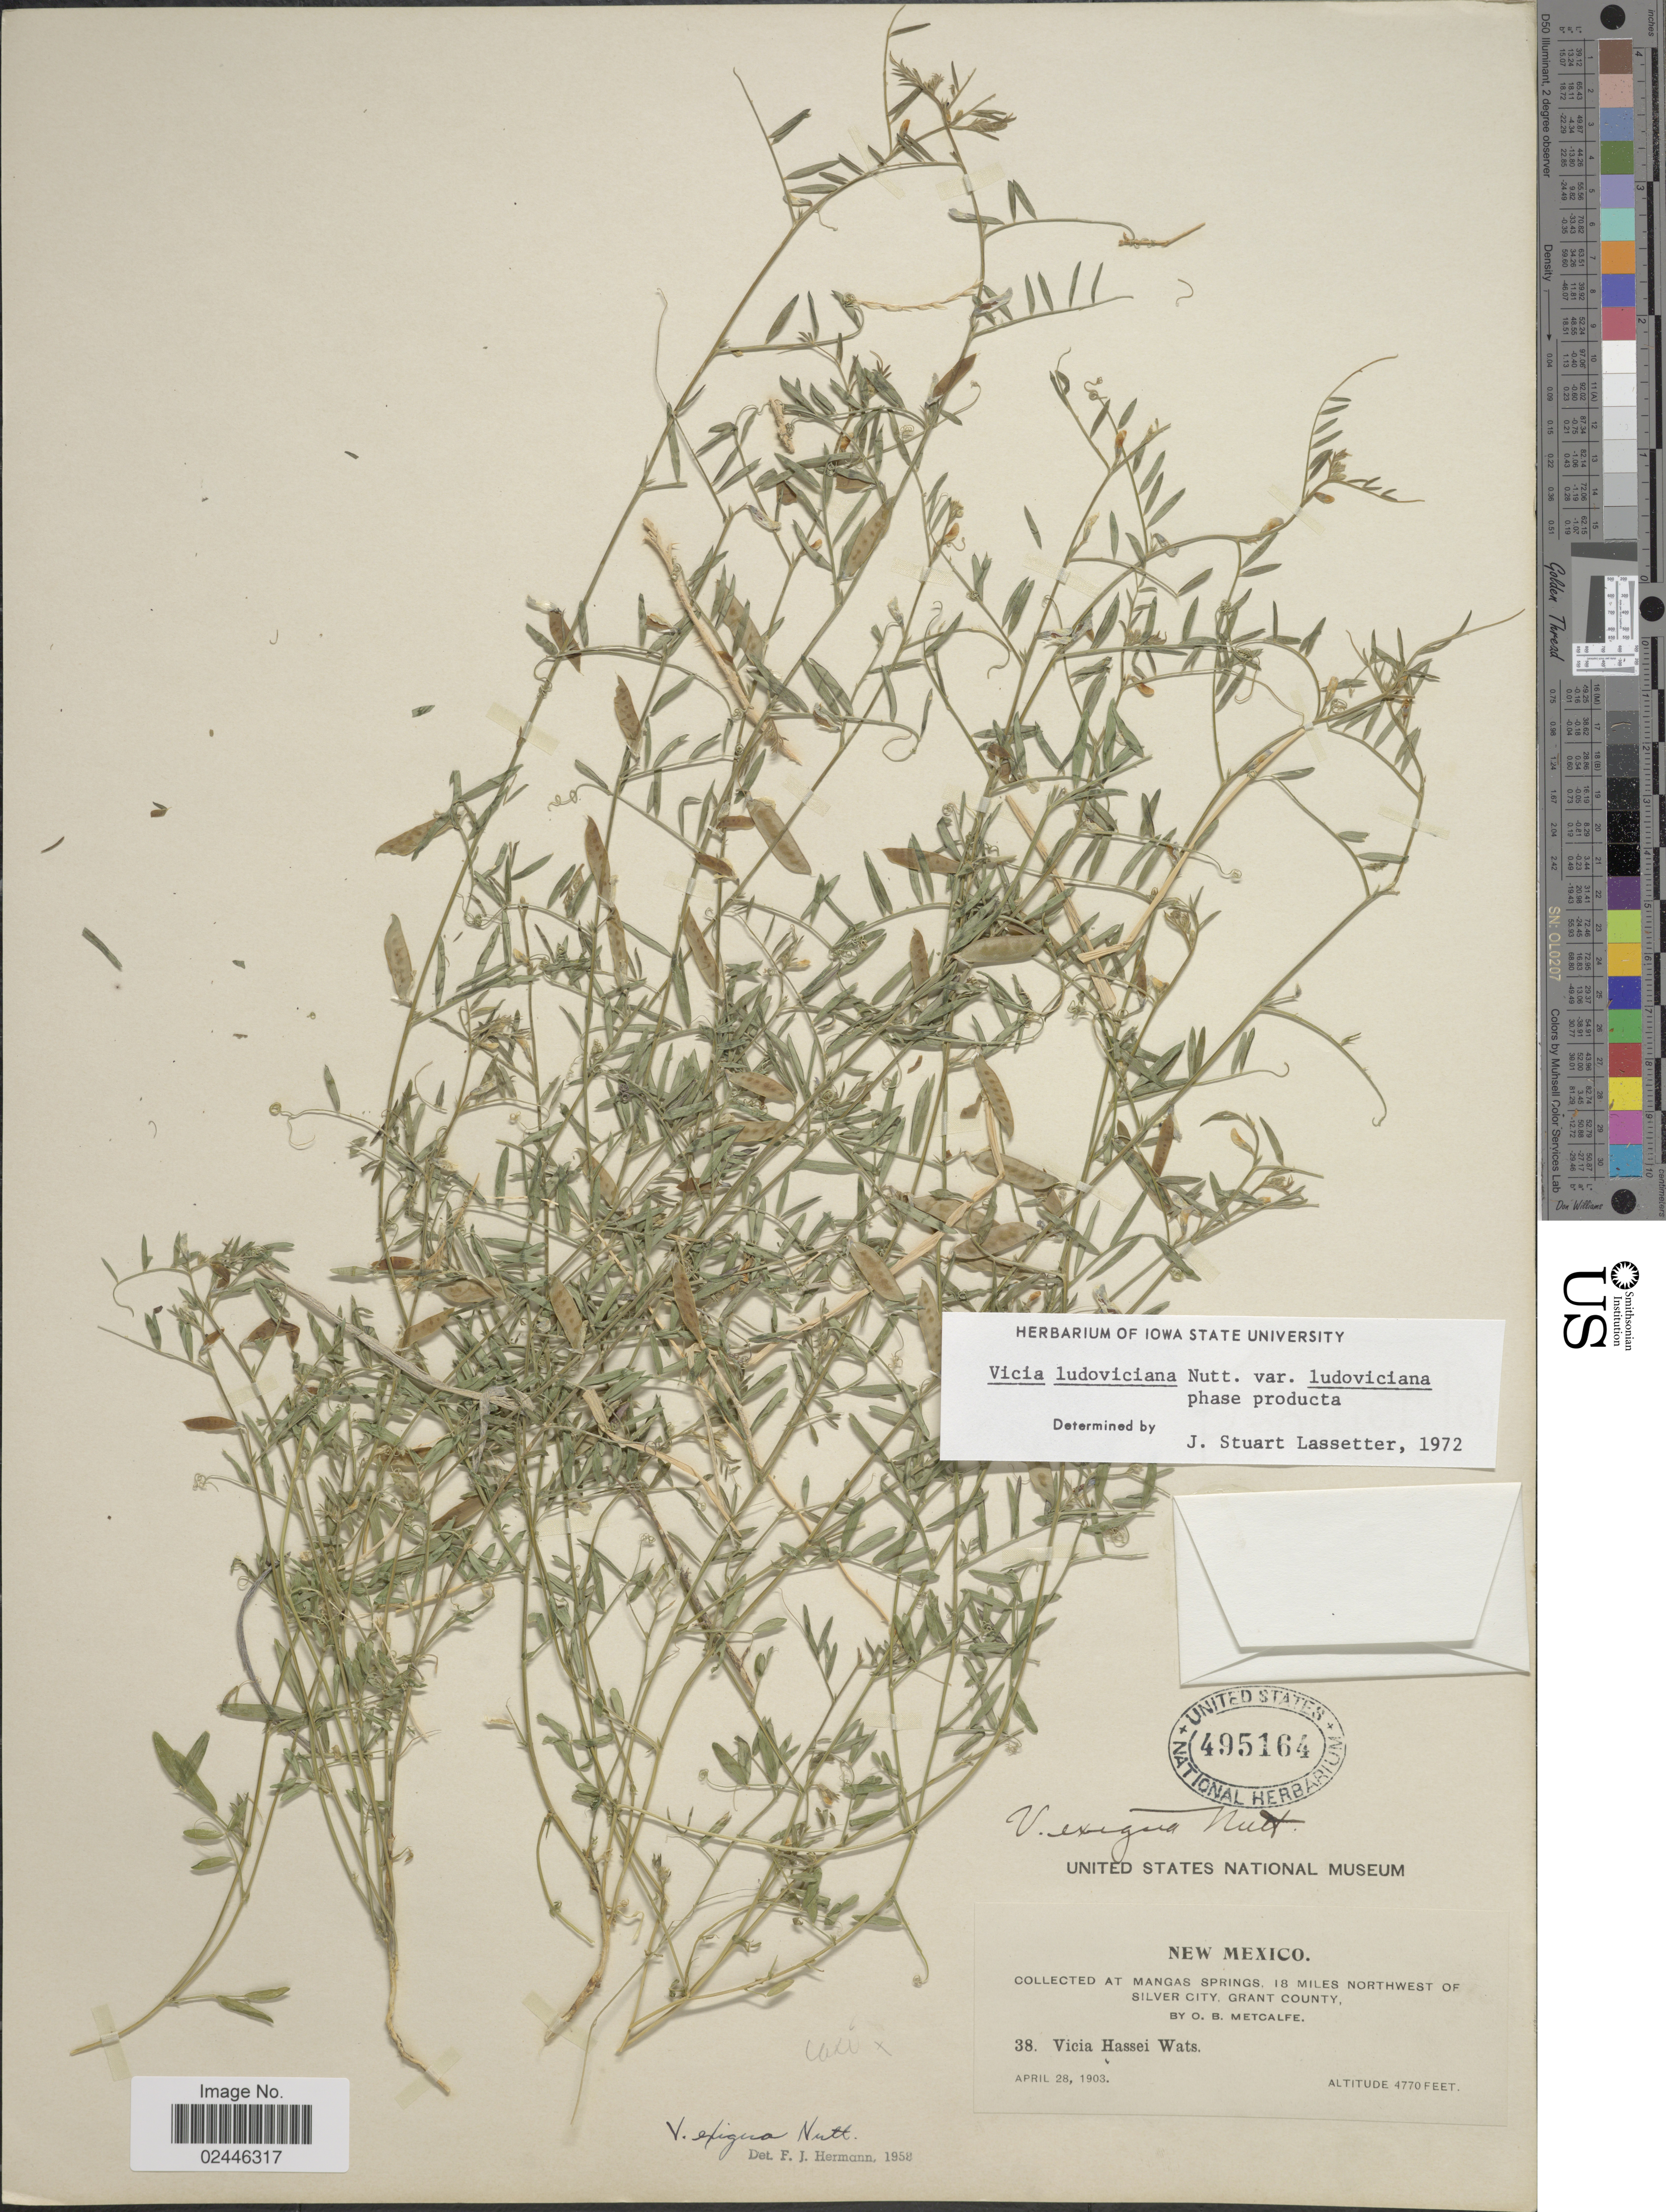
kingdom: Plantae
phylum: Tracheophyta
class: Magnoliopsida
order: Fabales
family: Fabaceae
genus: Vicia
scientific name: Vicia ludoviciana var. ludoviciana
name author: Nutt. ex Torr. & A. Gray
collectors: O. Metcalf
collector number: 38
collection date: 1903-04-28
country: United States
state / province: New Mexico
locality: At Mangas Springs, 18 miles Northwest of Silver City, Grant County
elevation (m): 1454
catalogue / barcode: US 495164